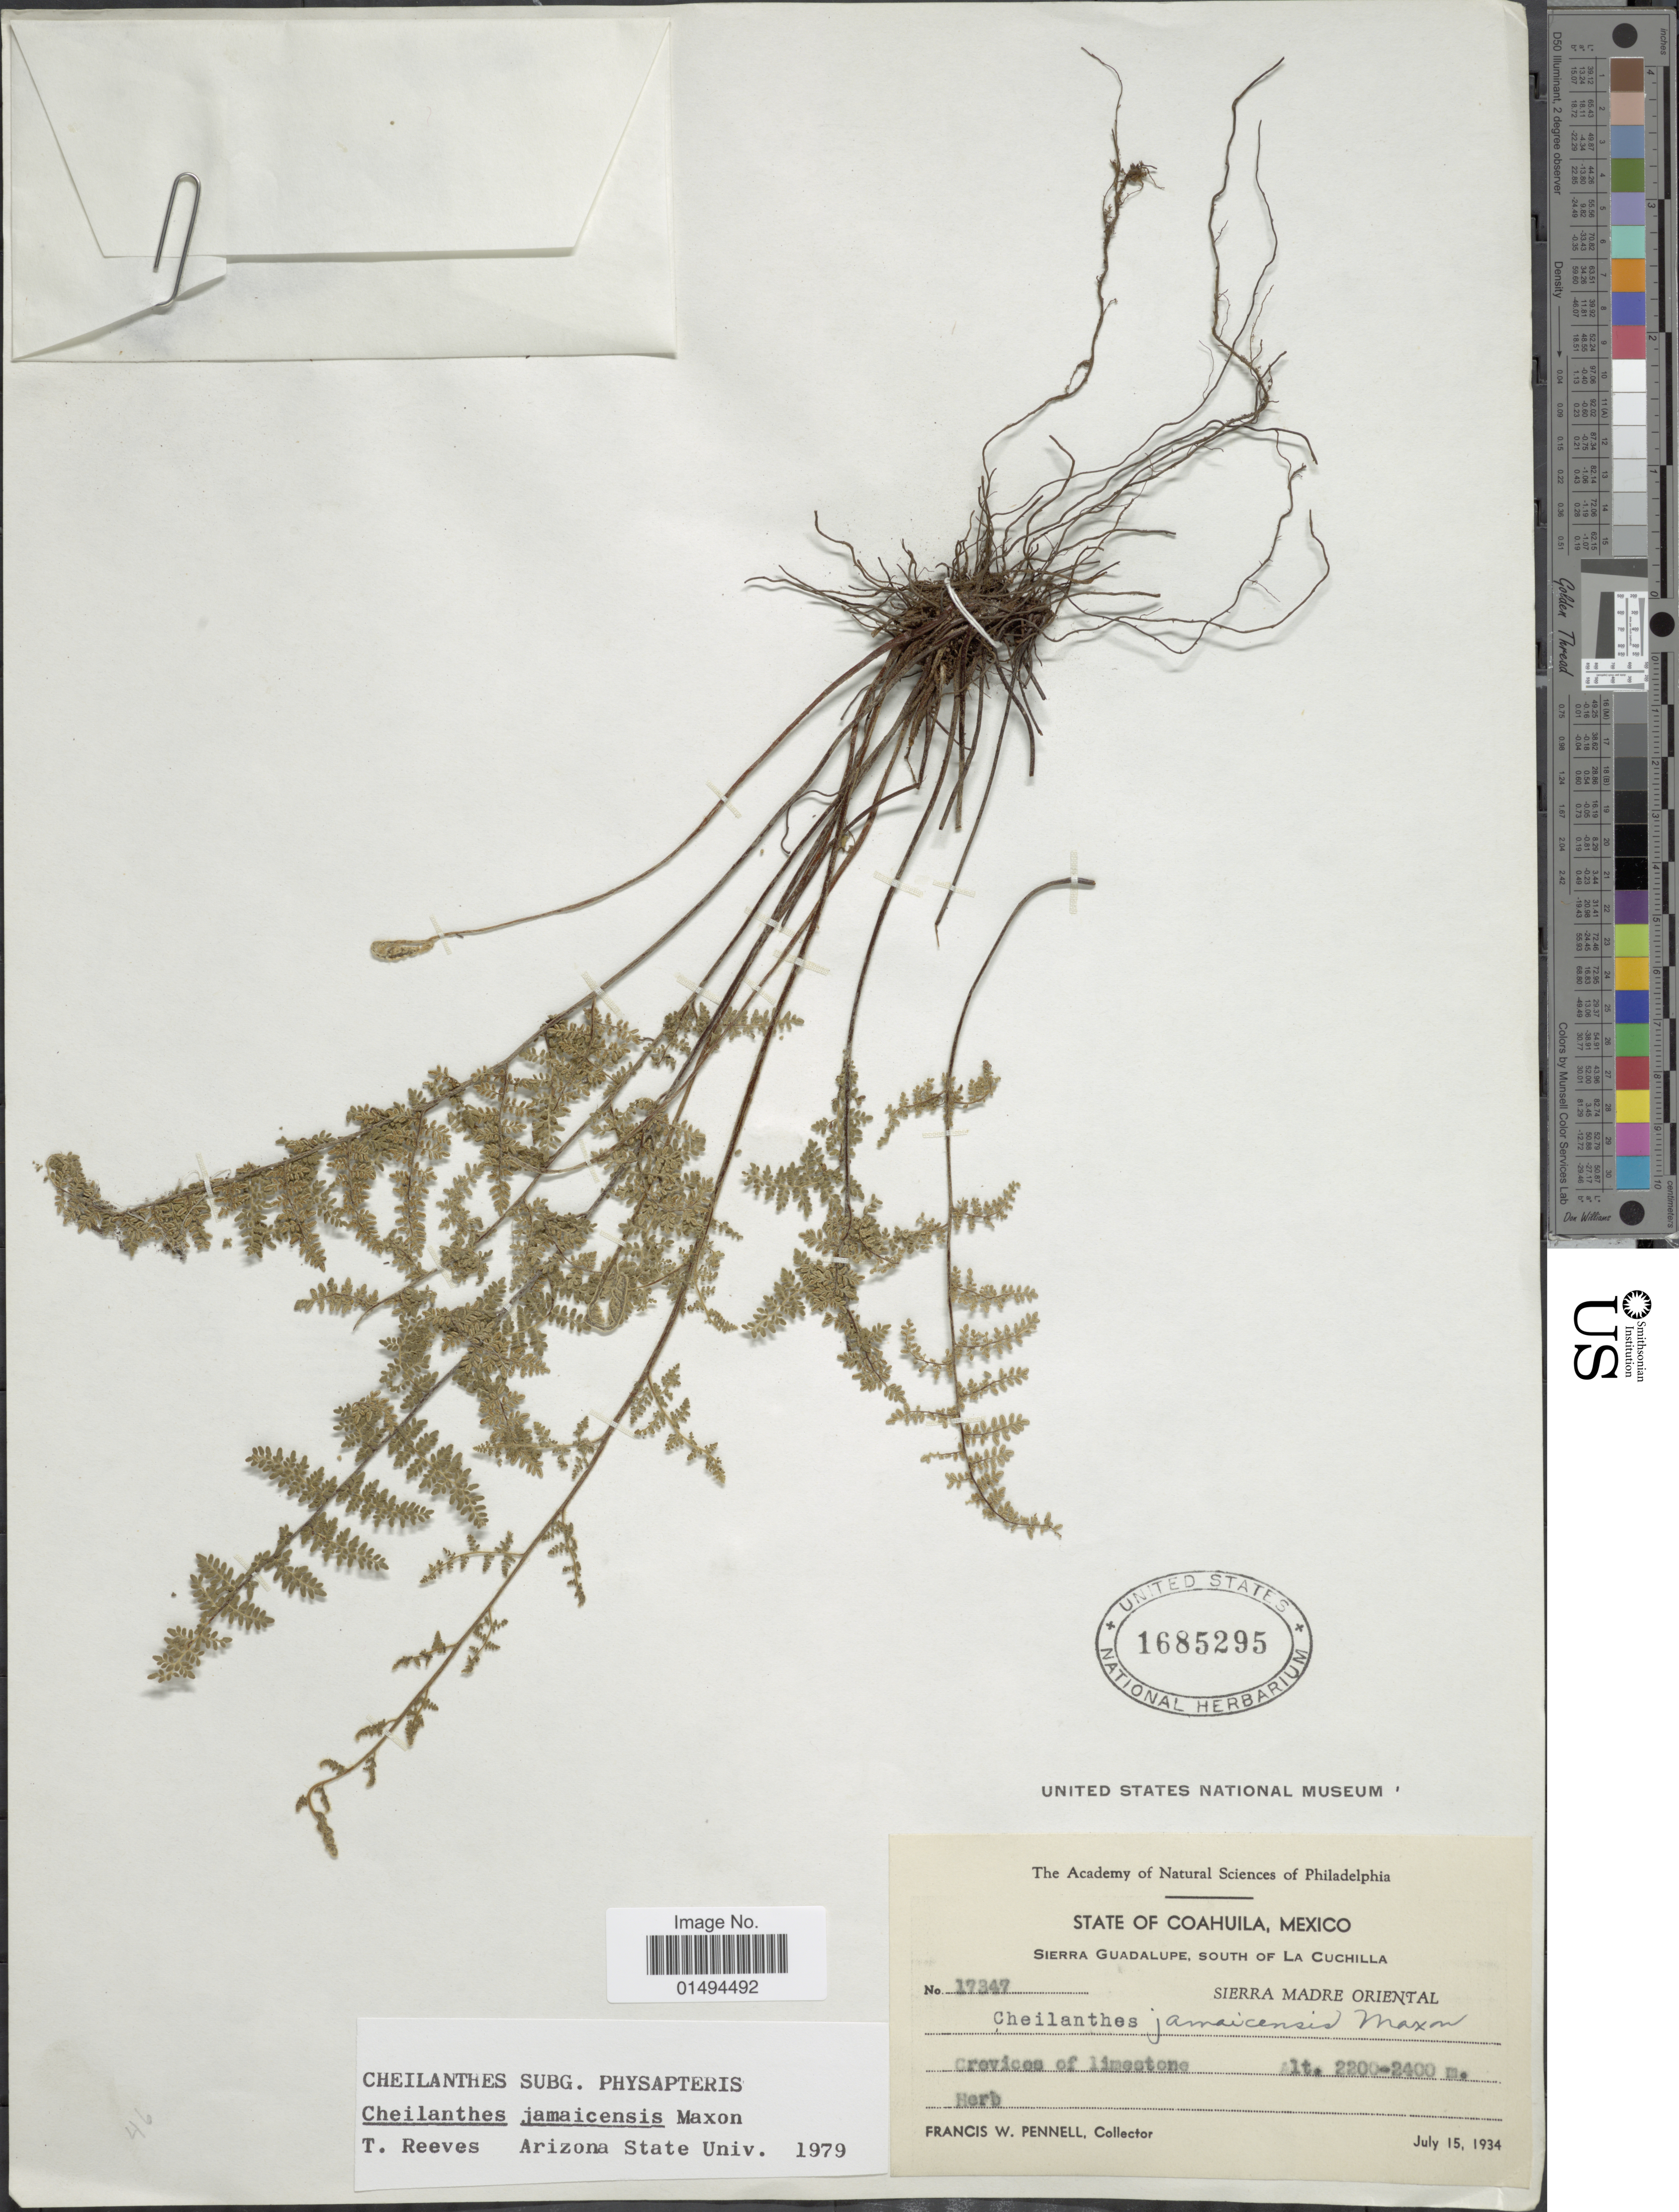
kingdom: Plantae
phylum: Tracheophyta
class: Polypodiopsida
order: Polypodiales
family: Pteridaceae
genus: Myriopteris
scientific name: Myriopteris jamaicensis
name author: (Maxon) Grusz & Windham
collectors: F. W. Pennell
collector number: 17347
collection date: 1934-07-15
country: Mexico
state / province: Coahuila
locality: Sierra Guadalupe, South of La Cuchilla, Sierra Madre Oriental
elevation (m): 2200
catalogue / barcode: US 1685295